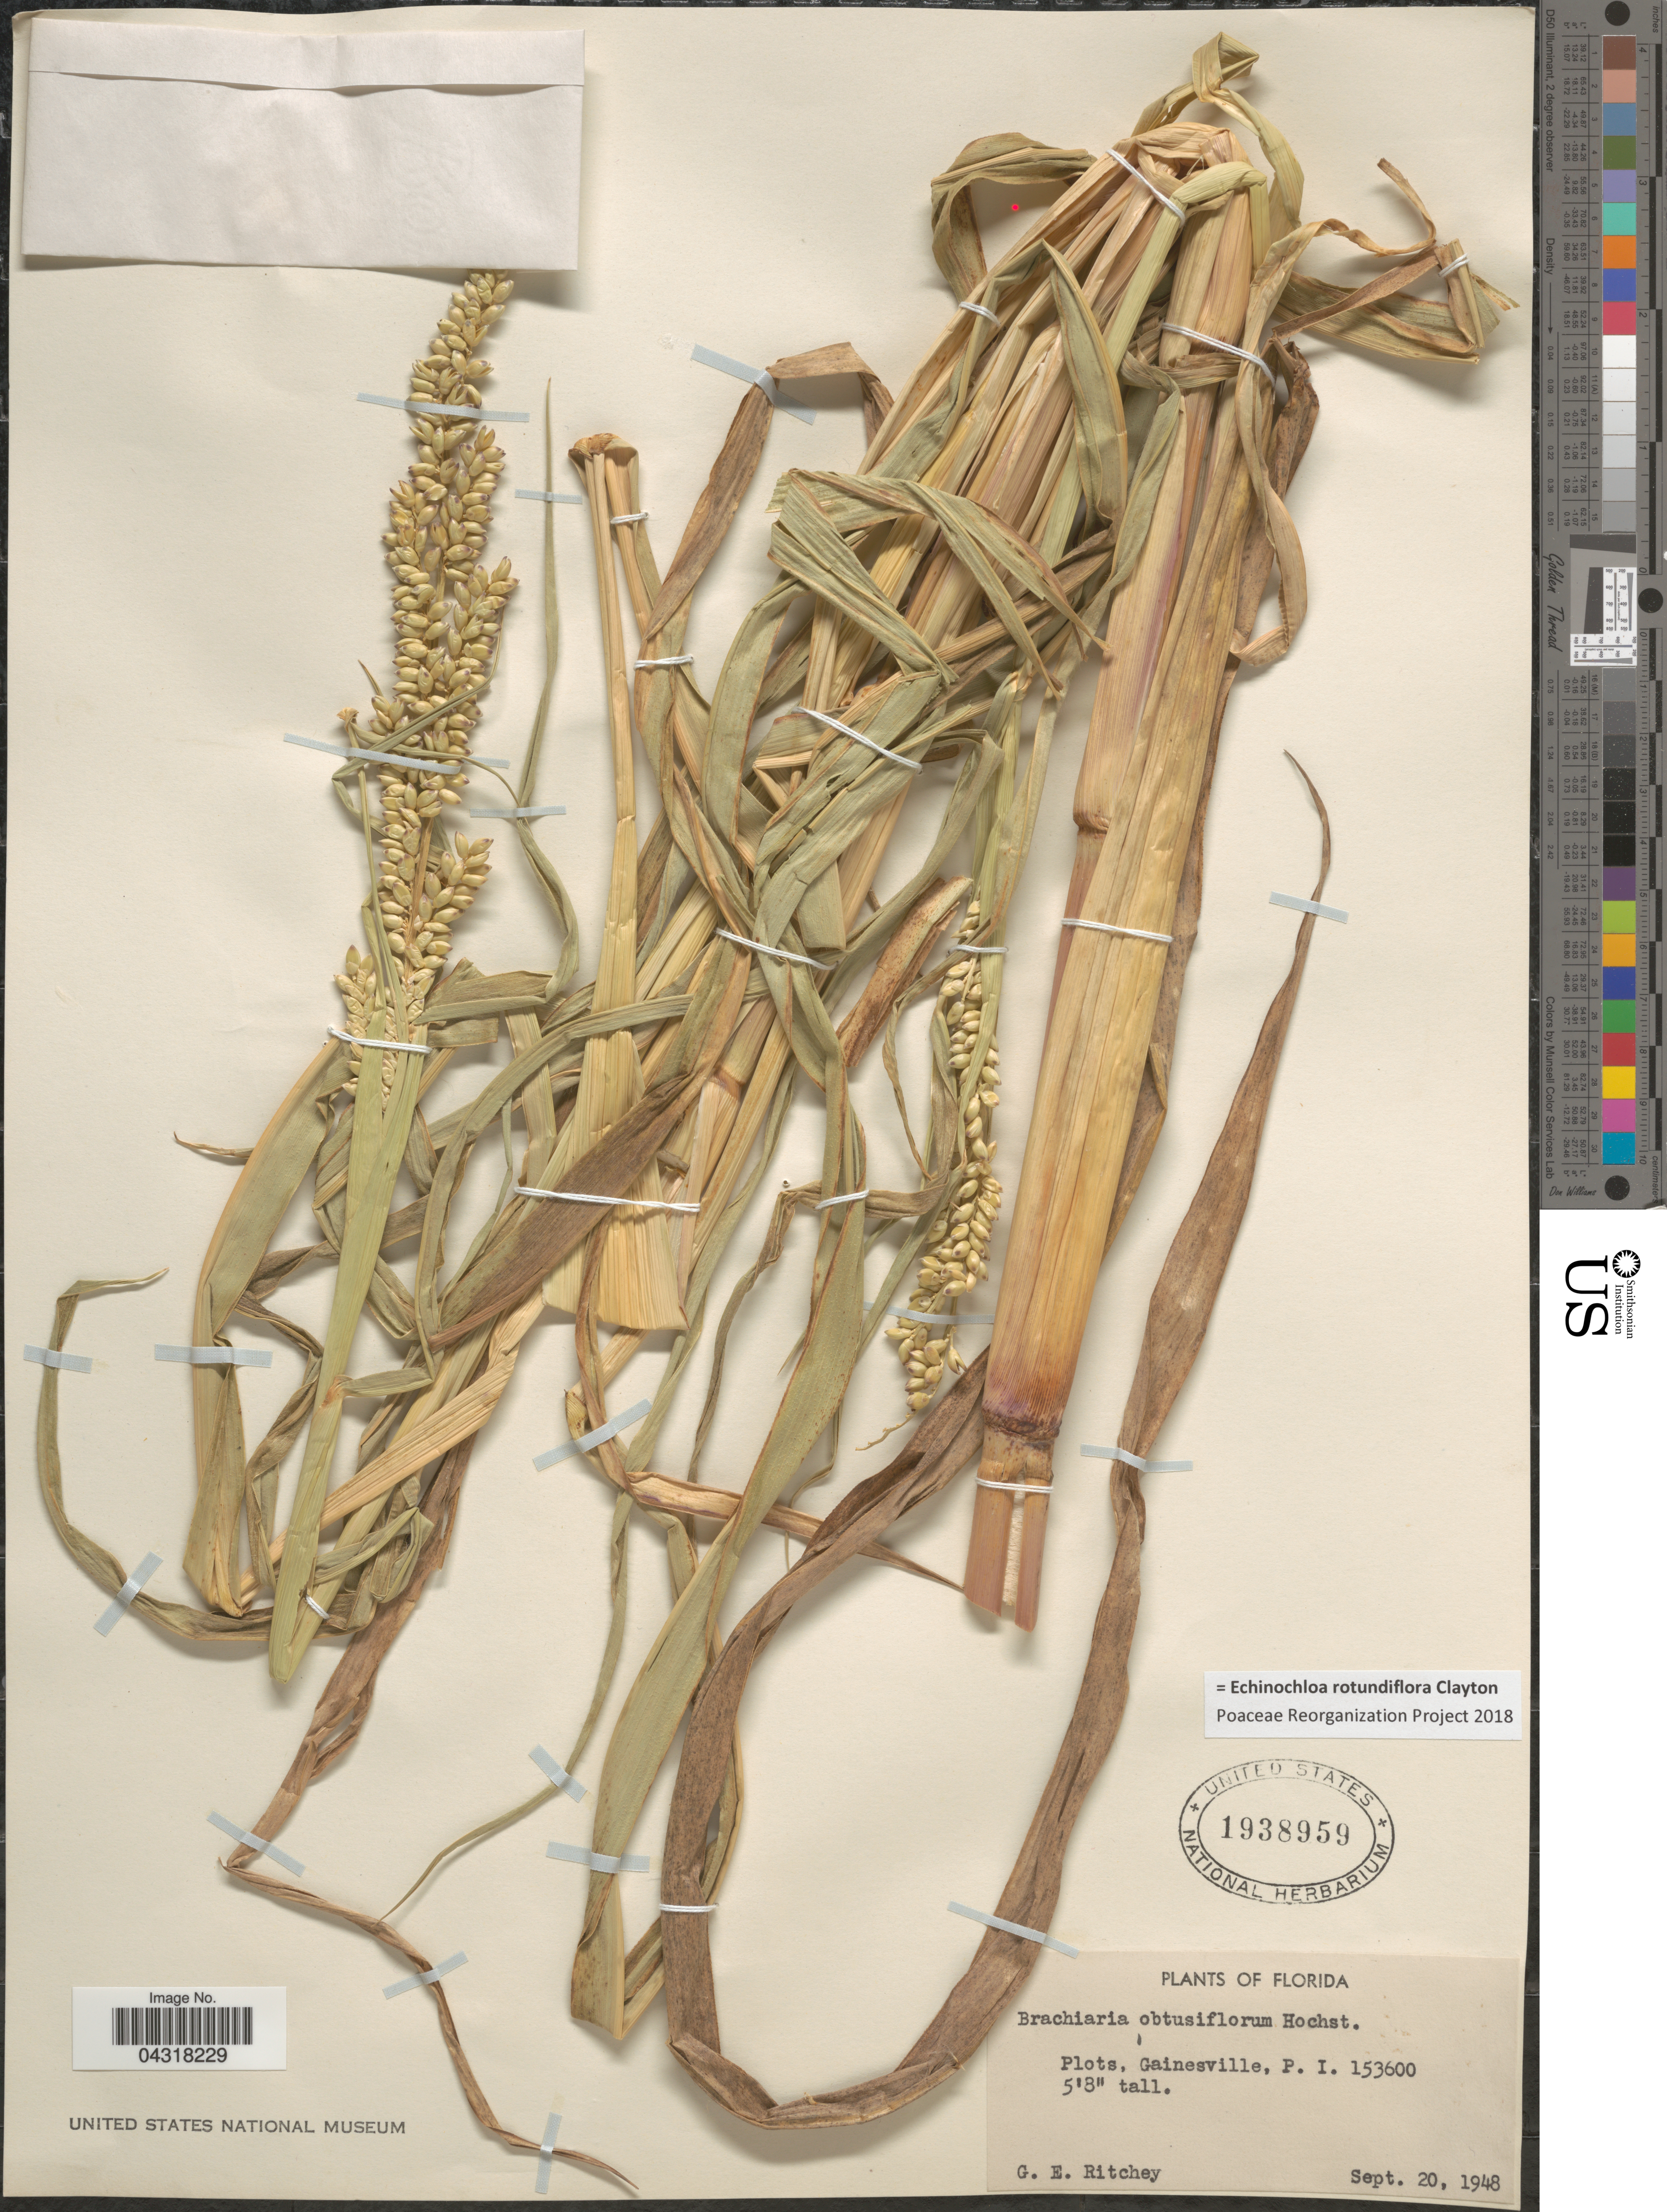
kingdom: Plantae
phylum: Tracheophyta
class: Liliopsida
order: Poales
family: Poaceae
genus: Echinochloa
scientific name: Echinochloa rotundiflora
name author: Clayton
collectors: G. Ritchey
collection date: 1948-09-20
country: United States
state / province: Florida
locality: Plots, Gainesville, P.I. 153600.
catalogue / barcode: US 1938959